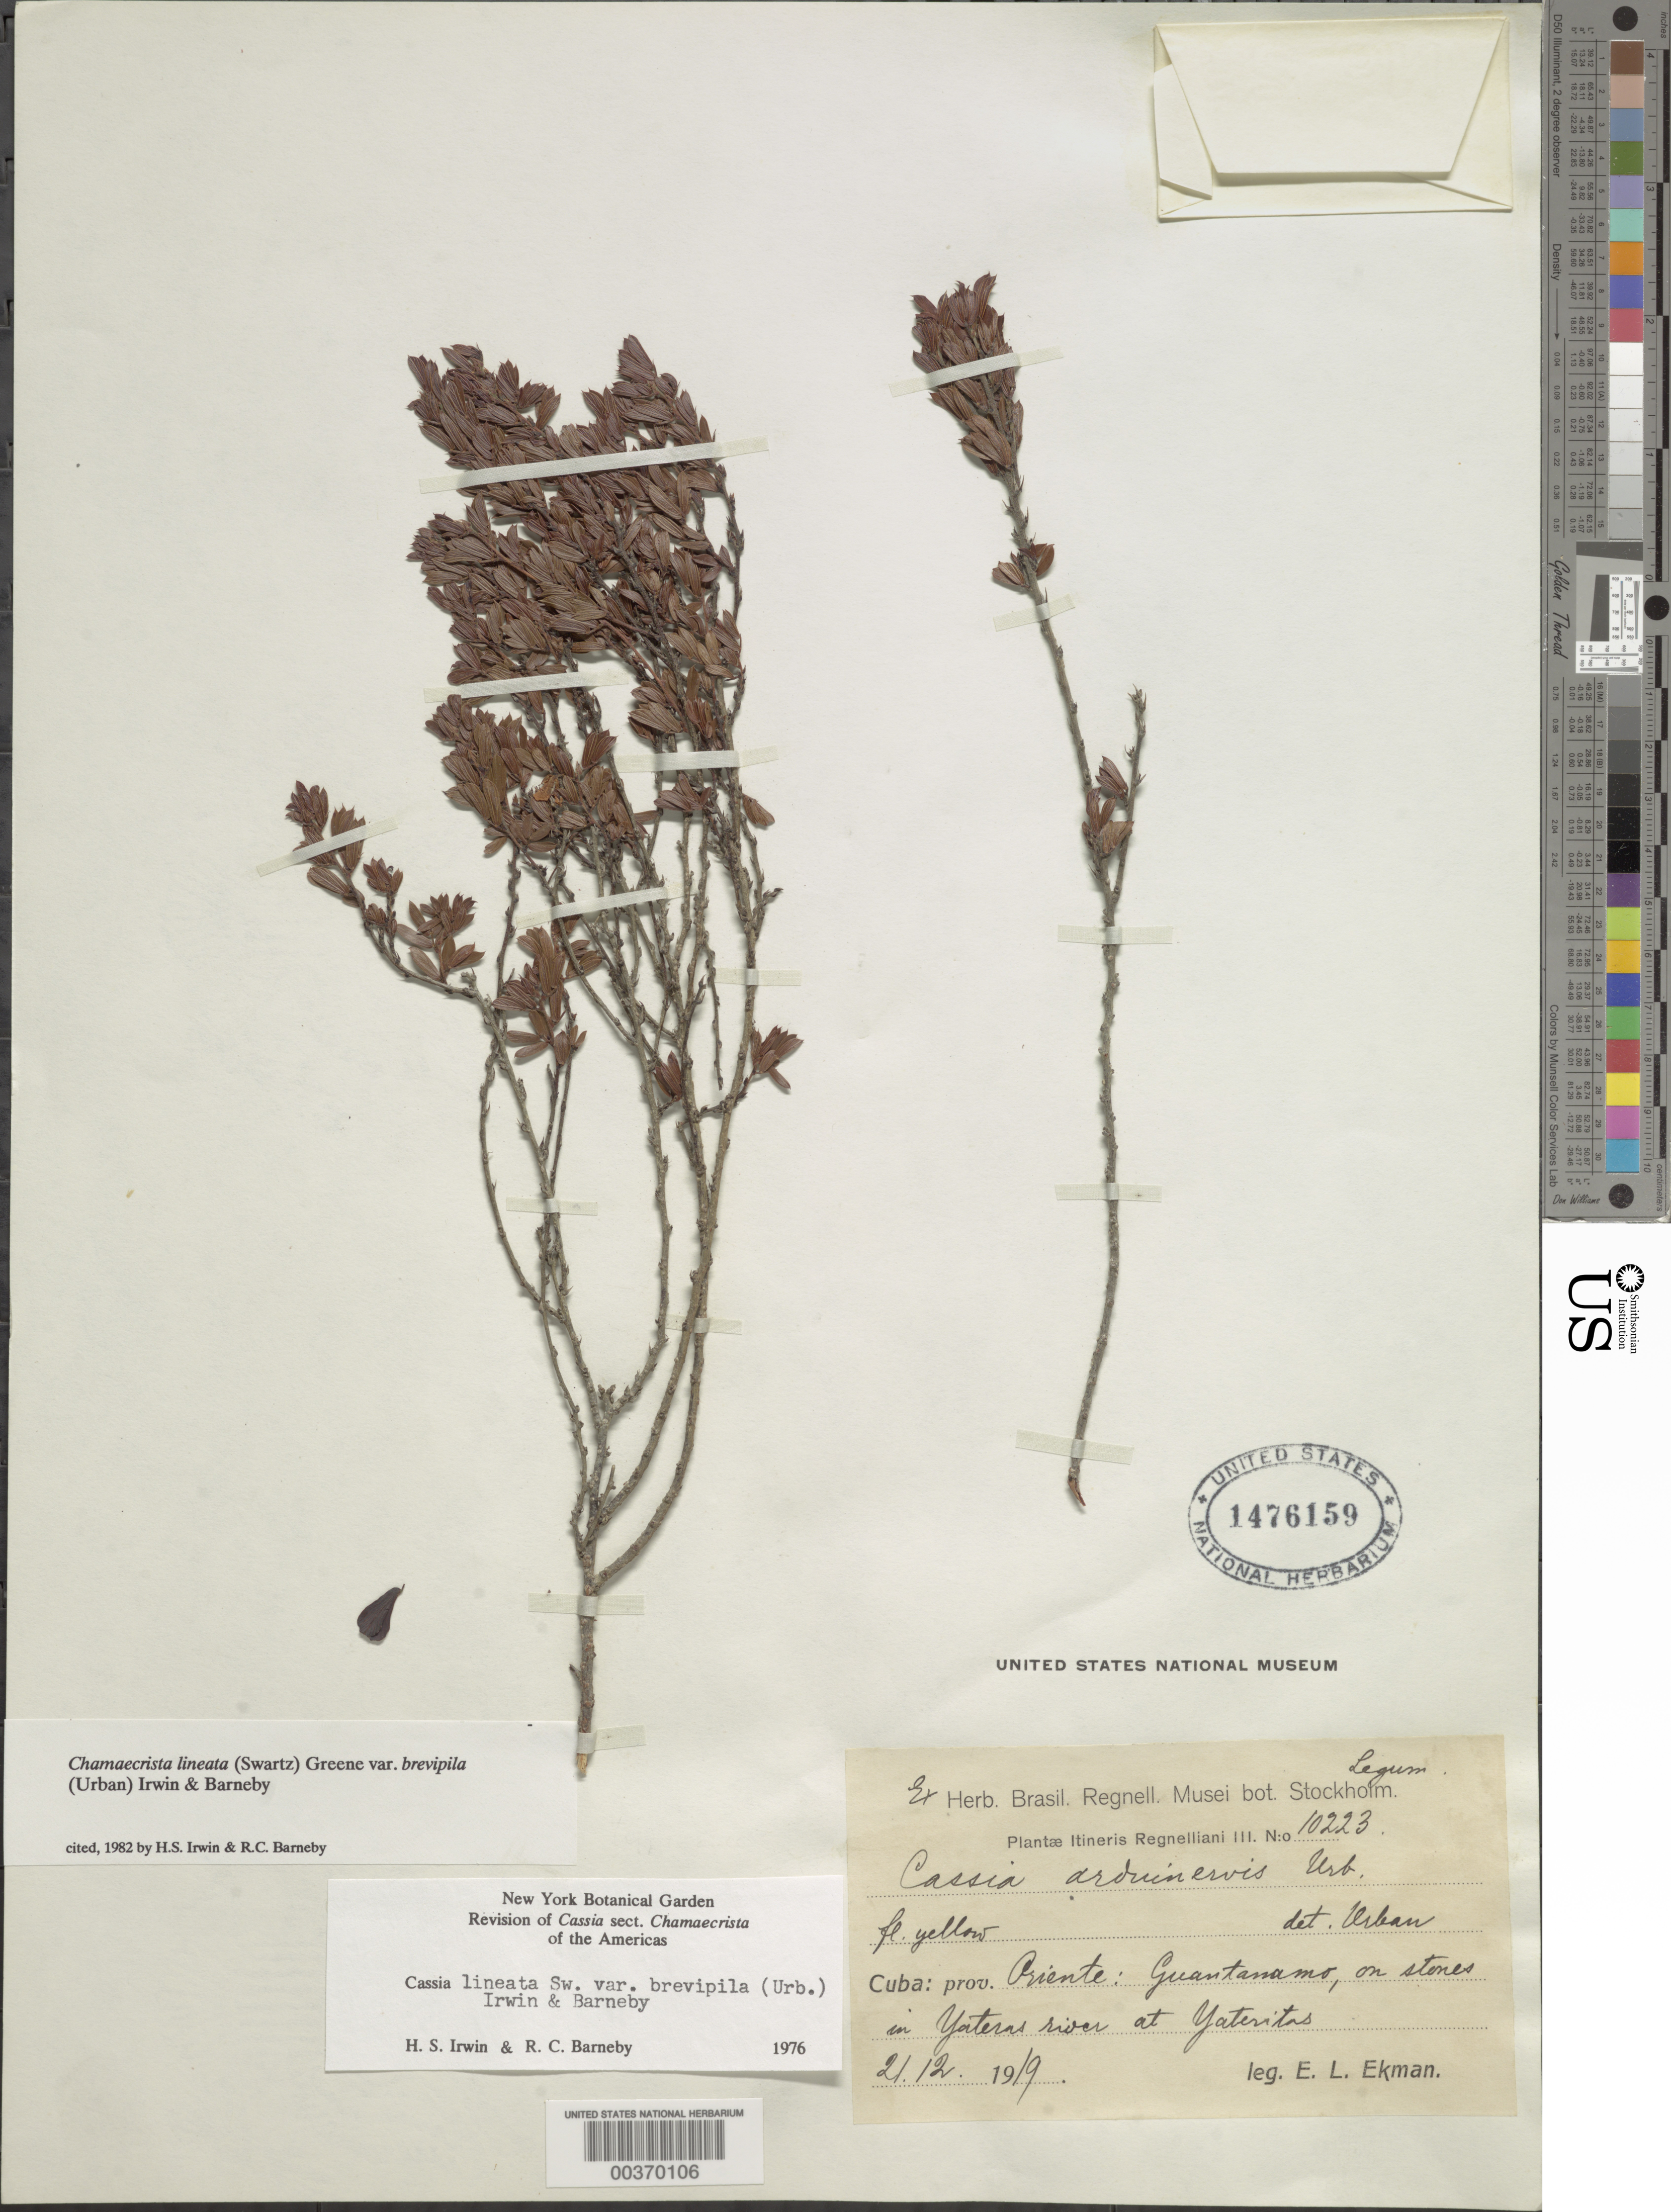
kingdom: Plantae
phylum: Tracheophyta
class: Magnoliopsida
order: Fabales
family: Fabaceae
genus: Chamaecrista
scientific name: Chamaecrista lineata var. brevipila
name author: (Urb.) H.S. Irwin & Barneby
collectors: E. L. Ekman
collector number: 10223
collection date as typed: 21 Dec 1919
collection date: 1919-12-21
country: Cuba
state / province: Oriente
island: Greater Antilles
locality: Guantamamo, on stones in yateras river at yateritas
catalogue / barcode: US 1476159